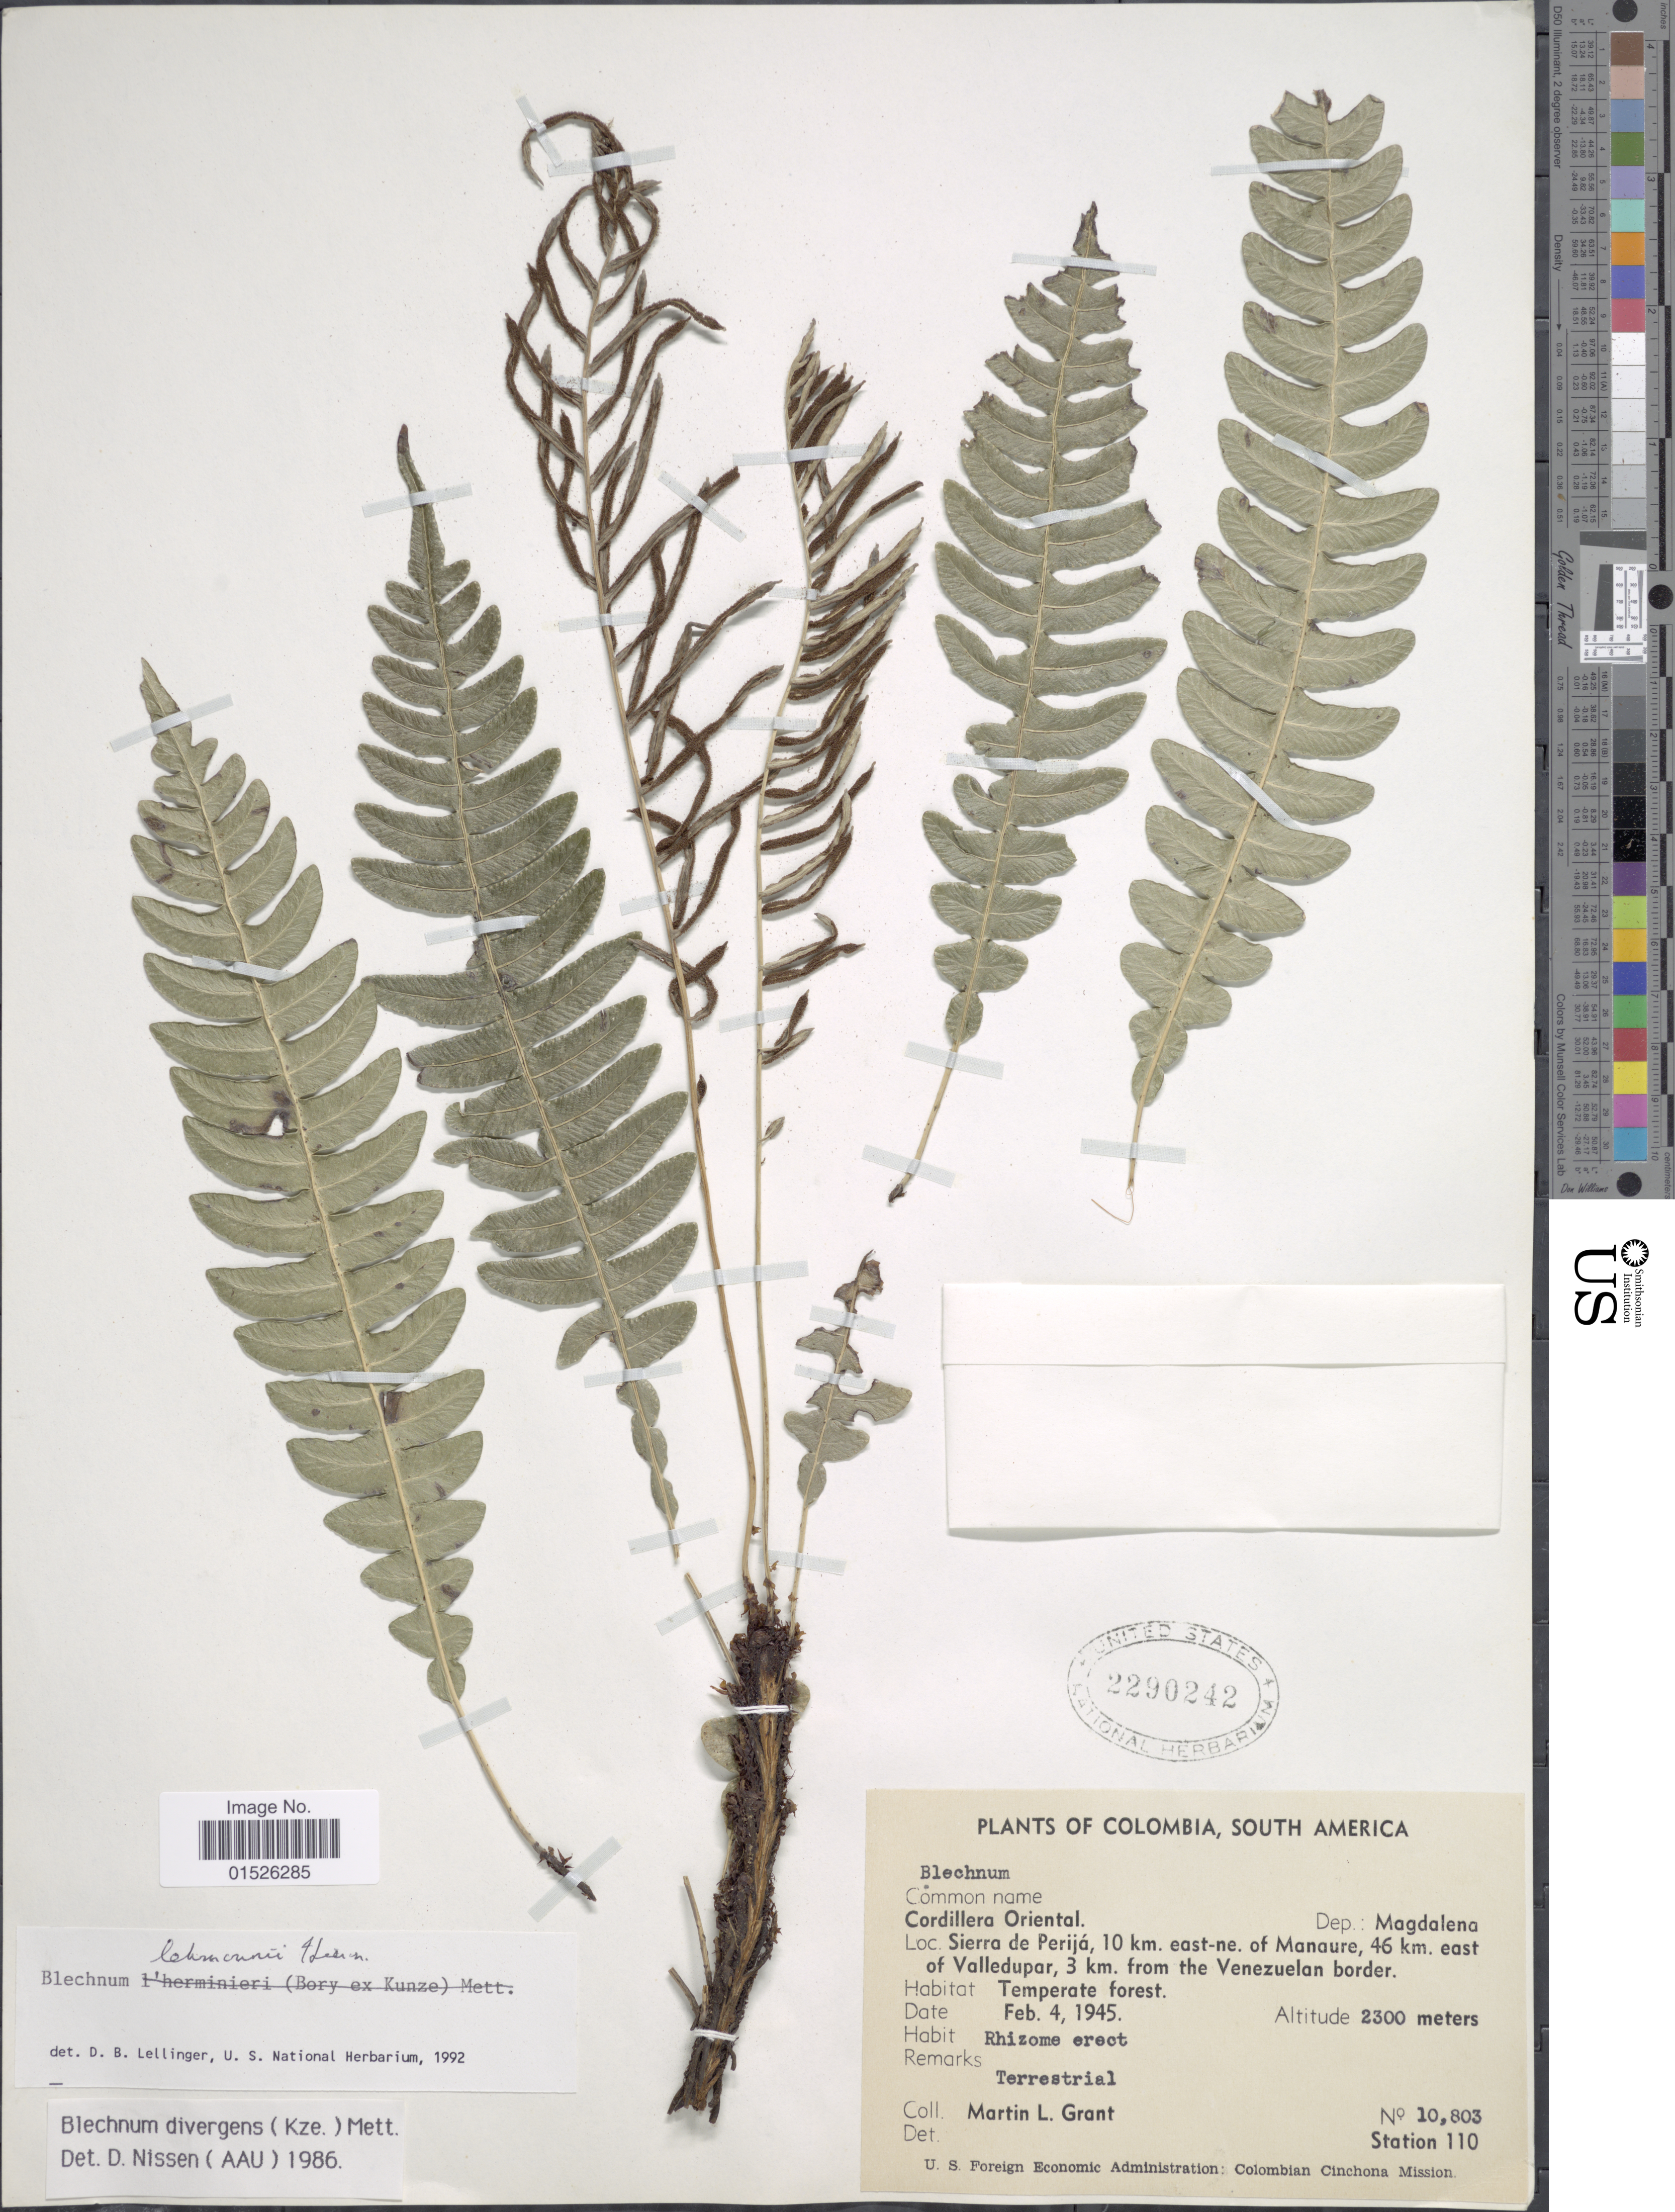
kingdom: Plantae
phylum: Tracheophyta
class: Polypodiopsida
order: Polypodiales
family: Blechnaceae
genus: Blechnum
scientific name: Blechnum lehmannii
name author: Hieron.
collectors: M. L. Grant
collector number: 10803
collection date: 1945-02-04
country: Colombia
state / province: Magdalena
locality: Colombia, South America, Cordillera Oriental, Dep. Magdalena. Sierra de Perija, 10 km. east-ne. of Manaure, 46 km. east of Valledupar, 3 km. from the Venzuelan border, Station 110..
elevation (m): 2300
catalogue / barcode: US 2290242